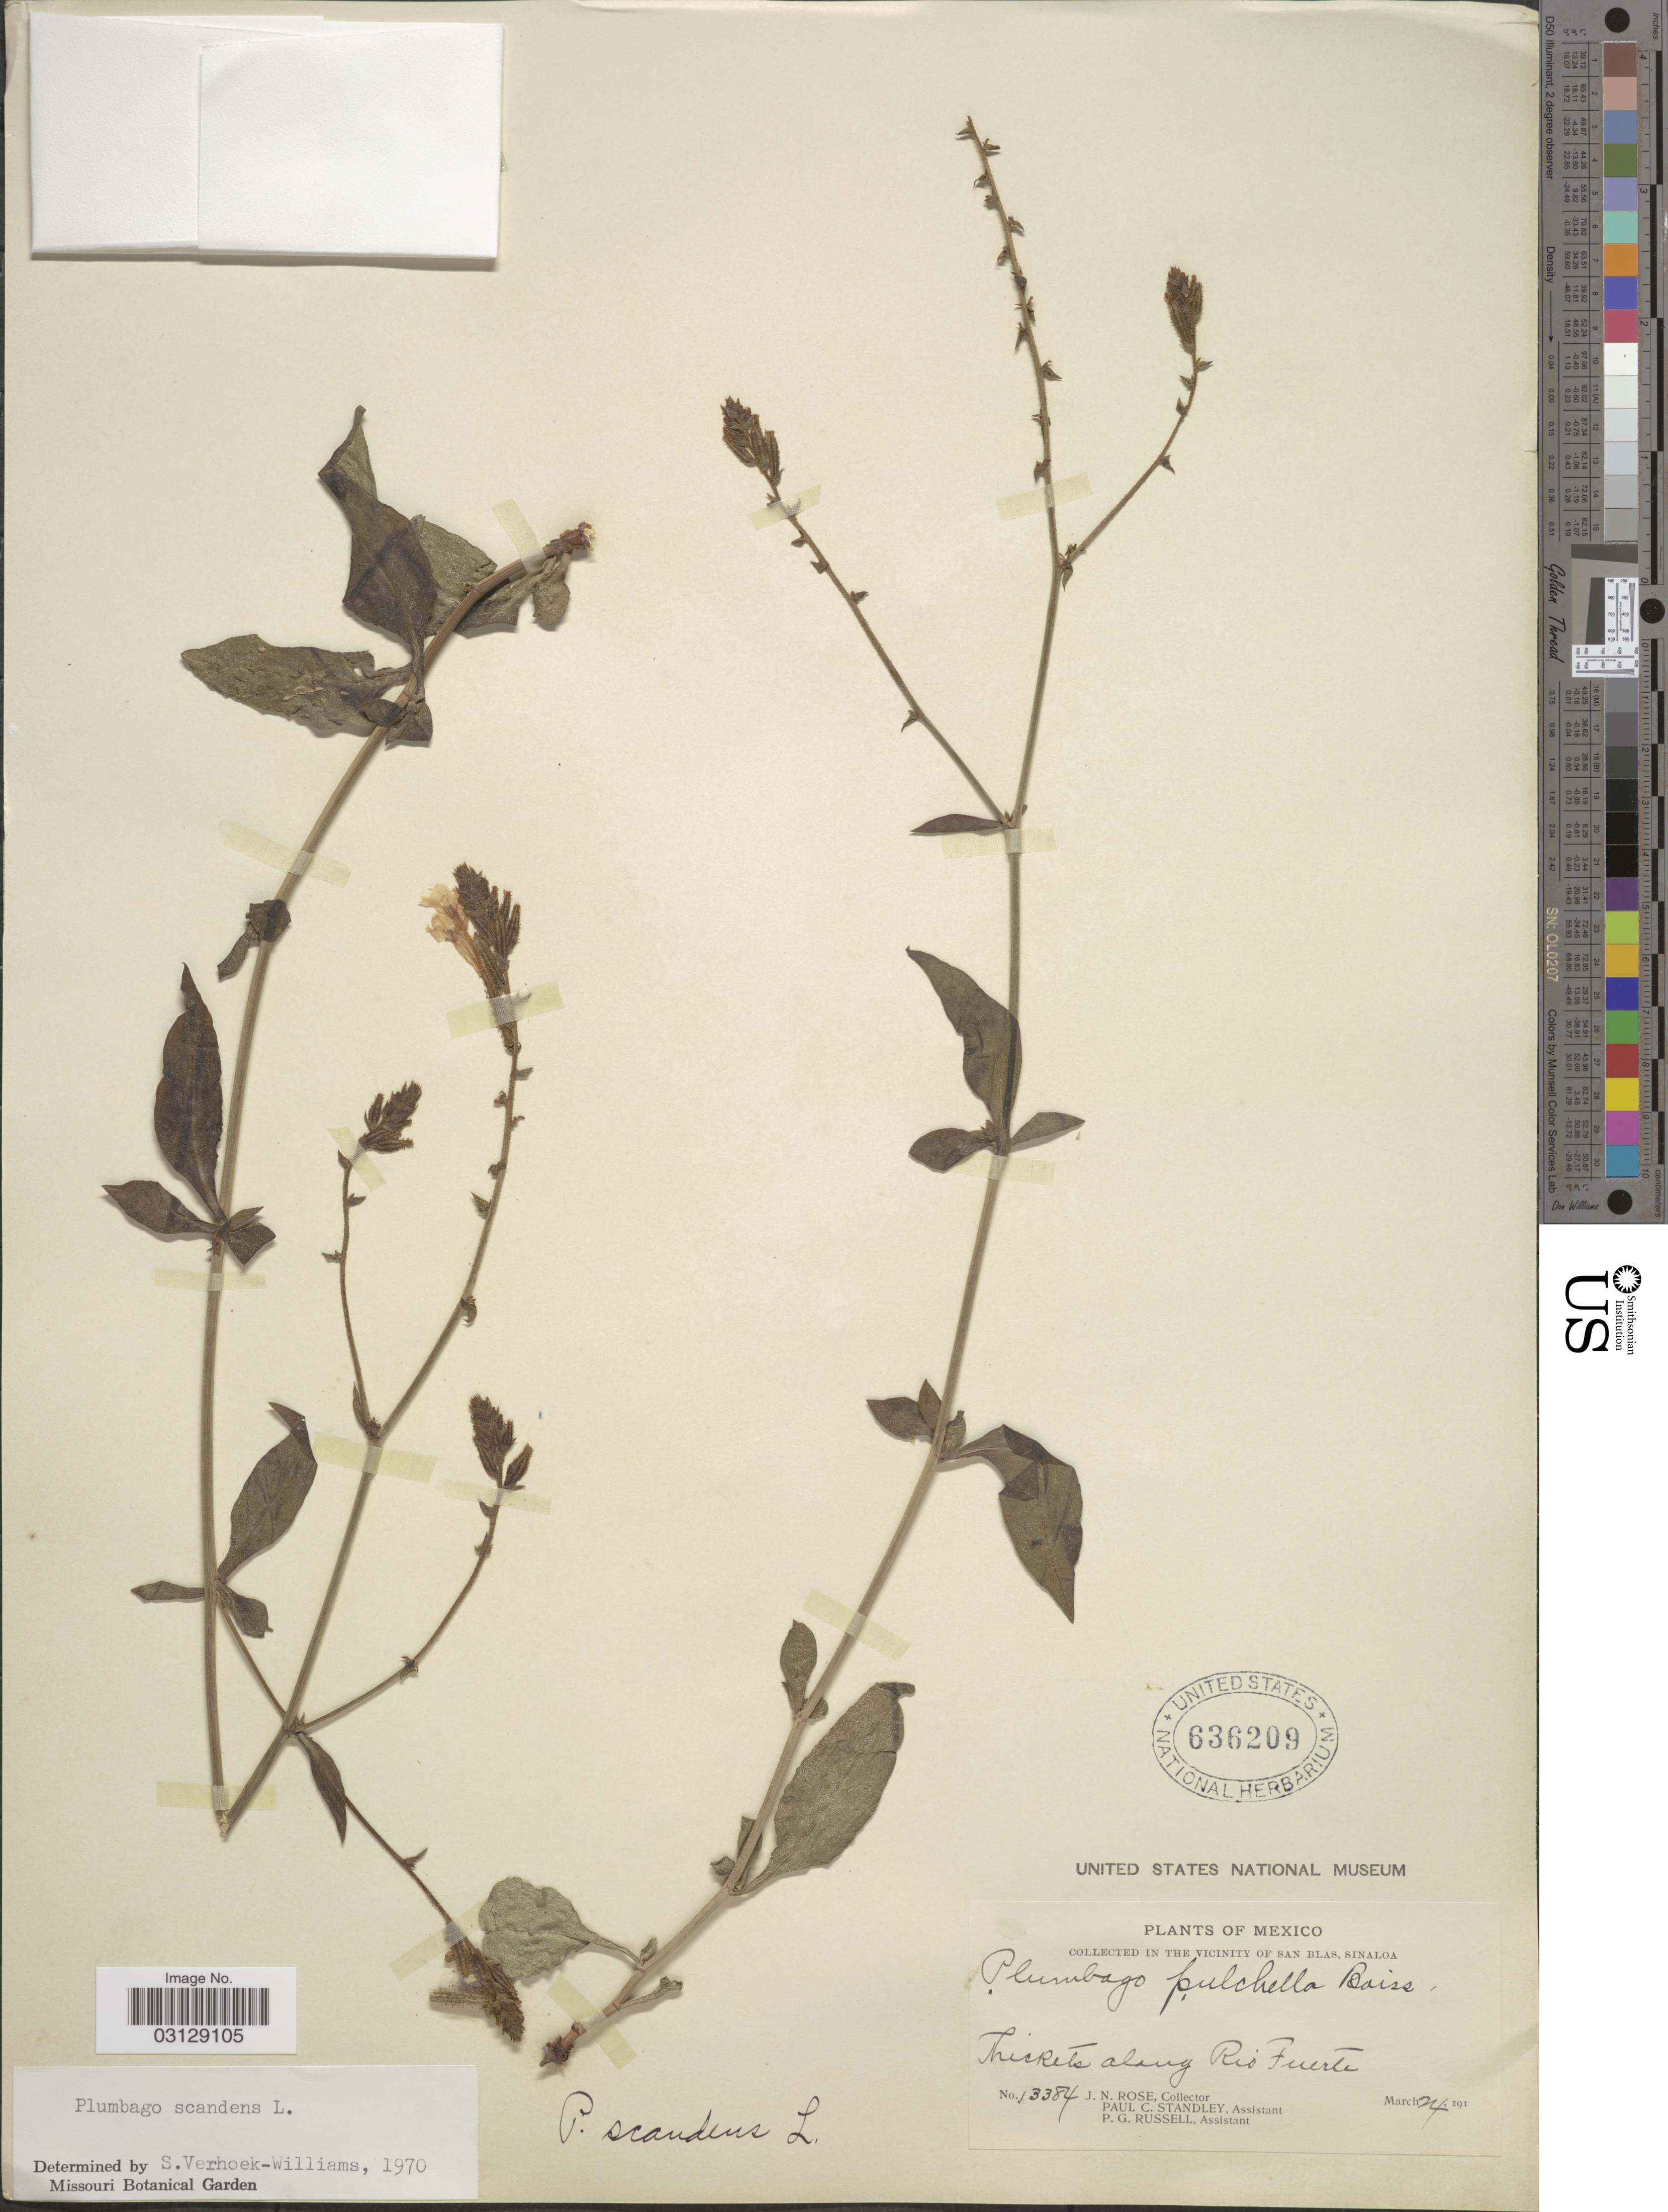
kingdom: Plantae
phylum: Tracheophyta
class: Magnoliopsida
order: Caryophyllales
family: Plumbaginaceae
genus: Plumbago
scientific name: Plumbago scandens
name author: L.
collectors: J. N. Rose, P. C. Standley & P. G. Russell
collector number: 13384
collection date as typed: March 24, 191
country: Mexico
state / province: Sinaloa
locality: In the vicinity of San Blas. Thickets along Rio Fuerte.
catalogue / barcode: US 636209